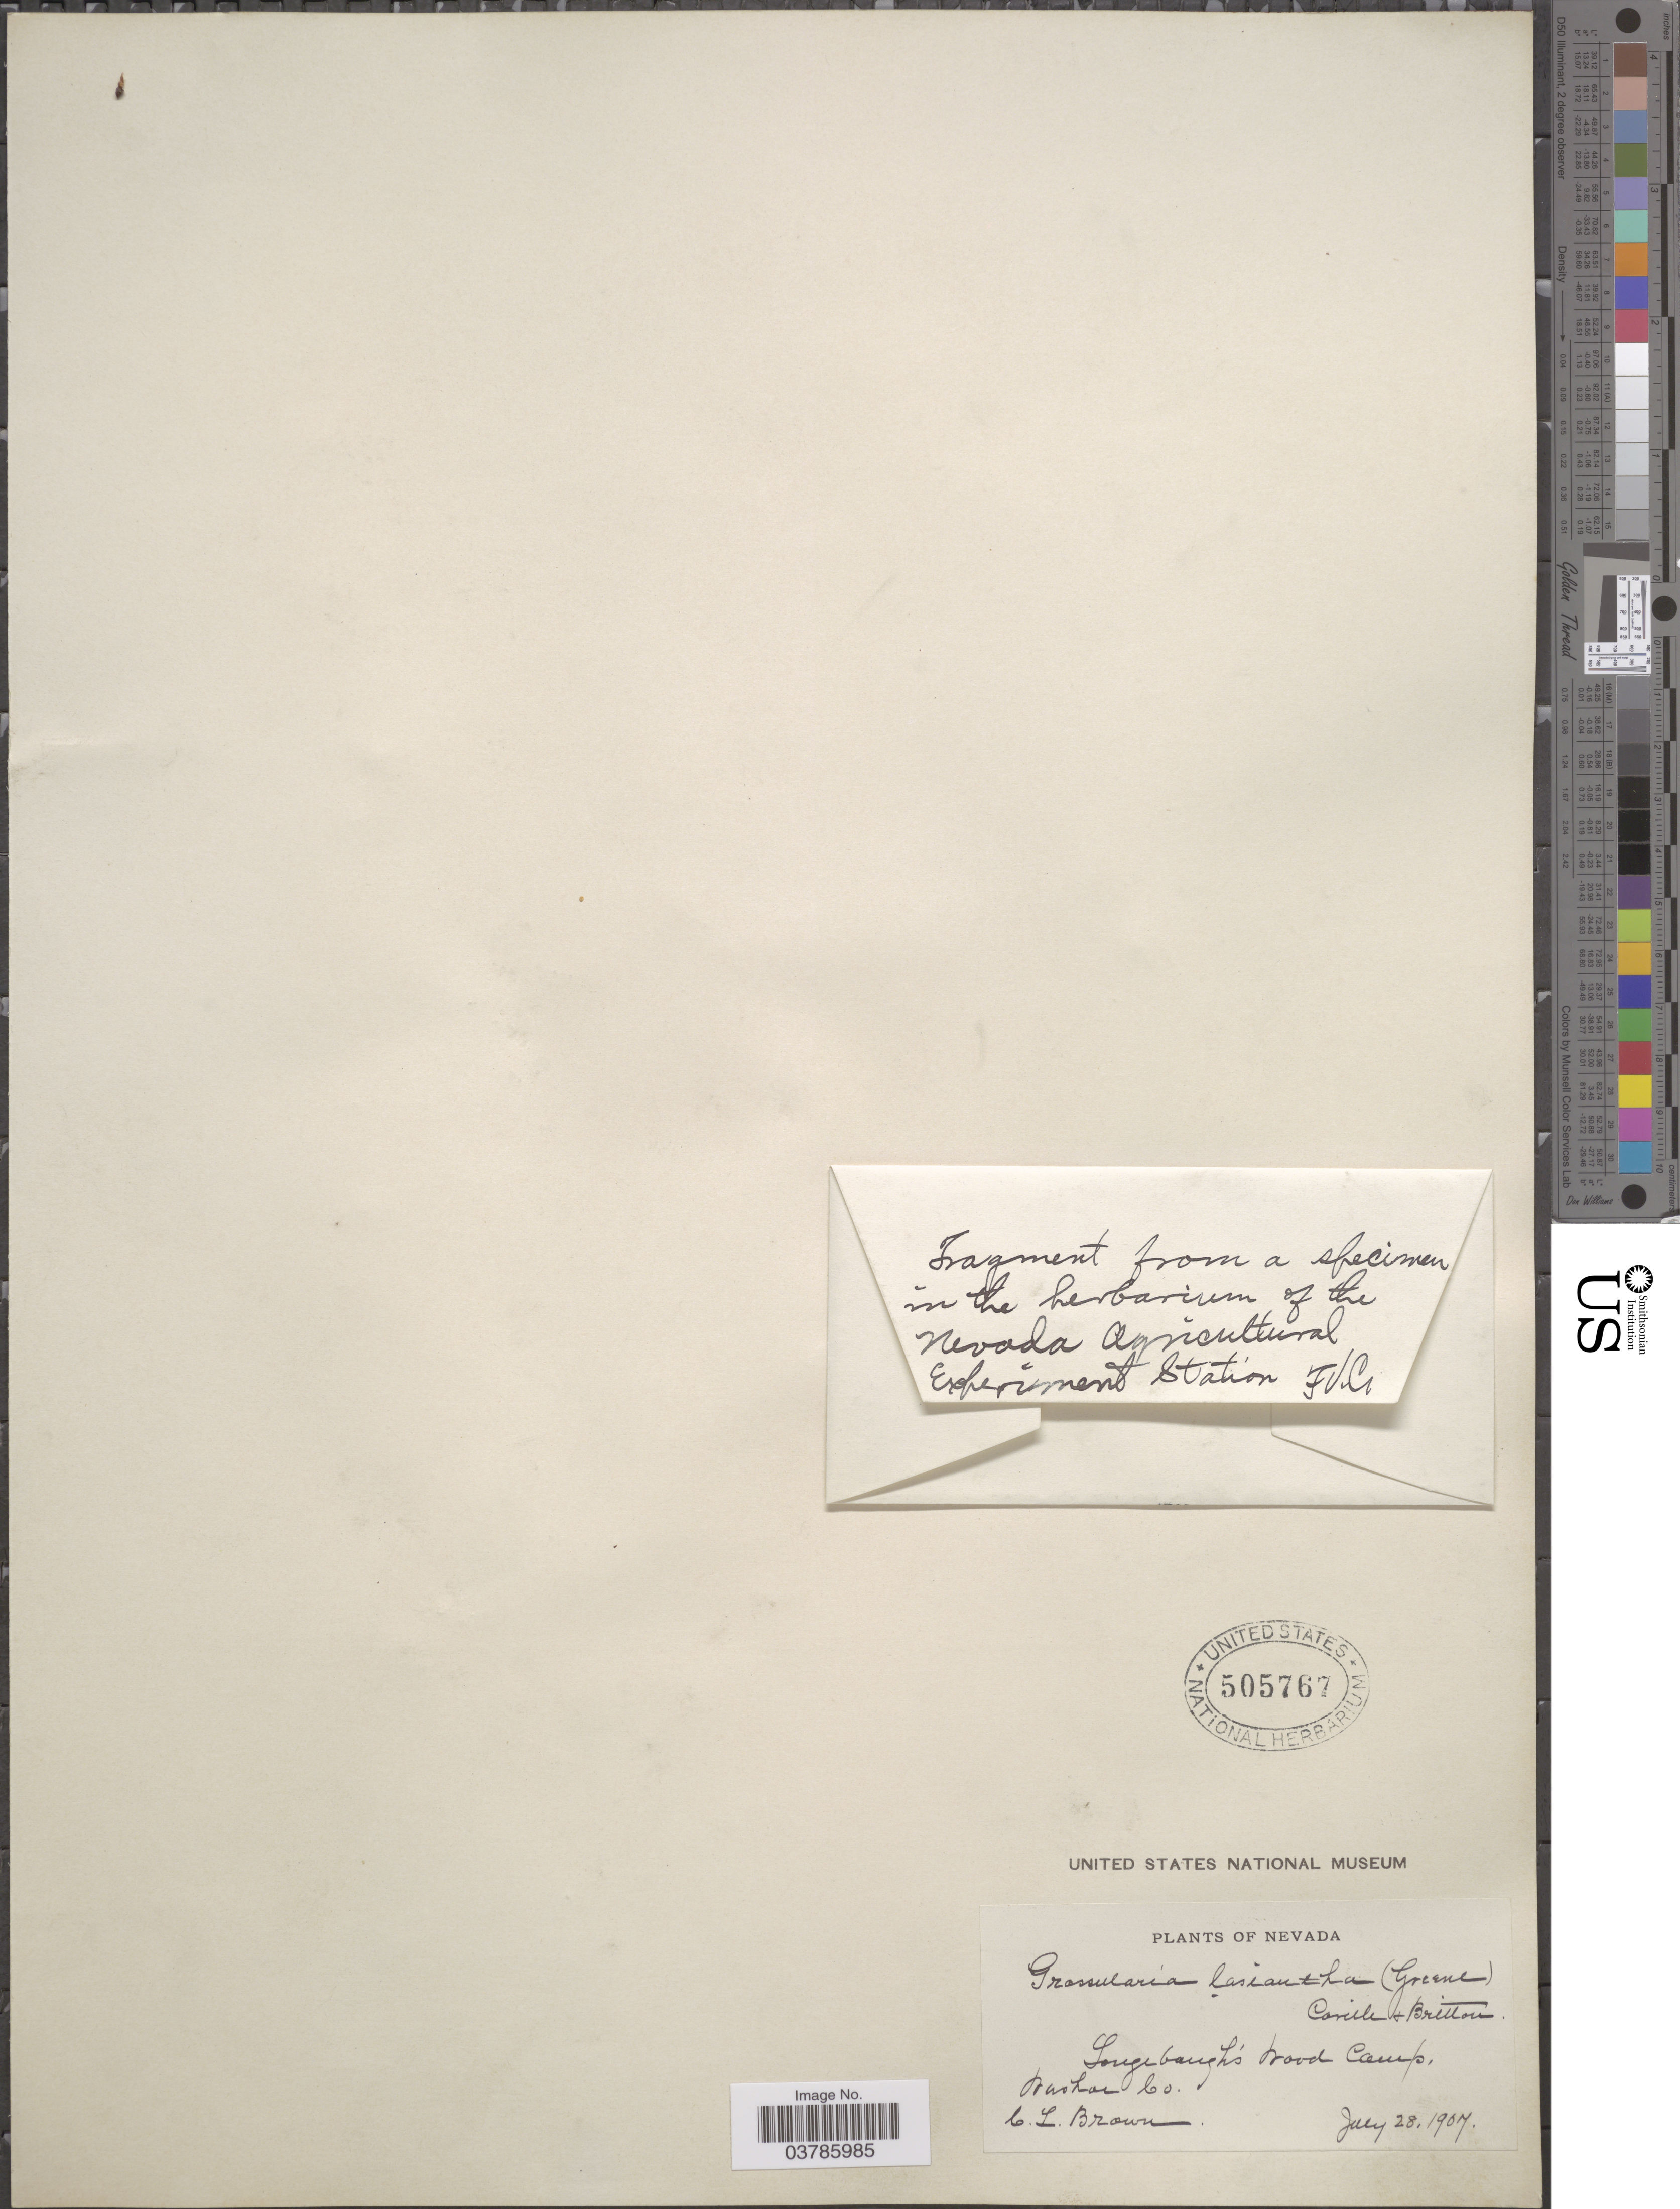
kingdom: Plantae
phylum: Tracheophyta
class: Magnoliopsida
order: Saxifragales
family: Grossulariaceae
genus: Ribes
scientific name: Ribes lasianthum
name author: Greene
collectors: C. Brown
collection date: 1907-07-28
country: United States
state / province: Nevada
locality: LongbaughLs Wood Camp, Washoe Co.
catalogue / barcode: US 505767